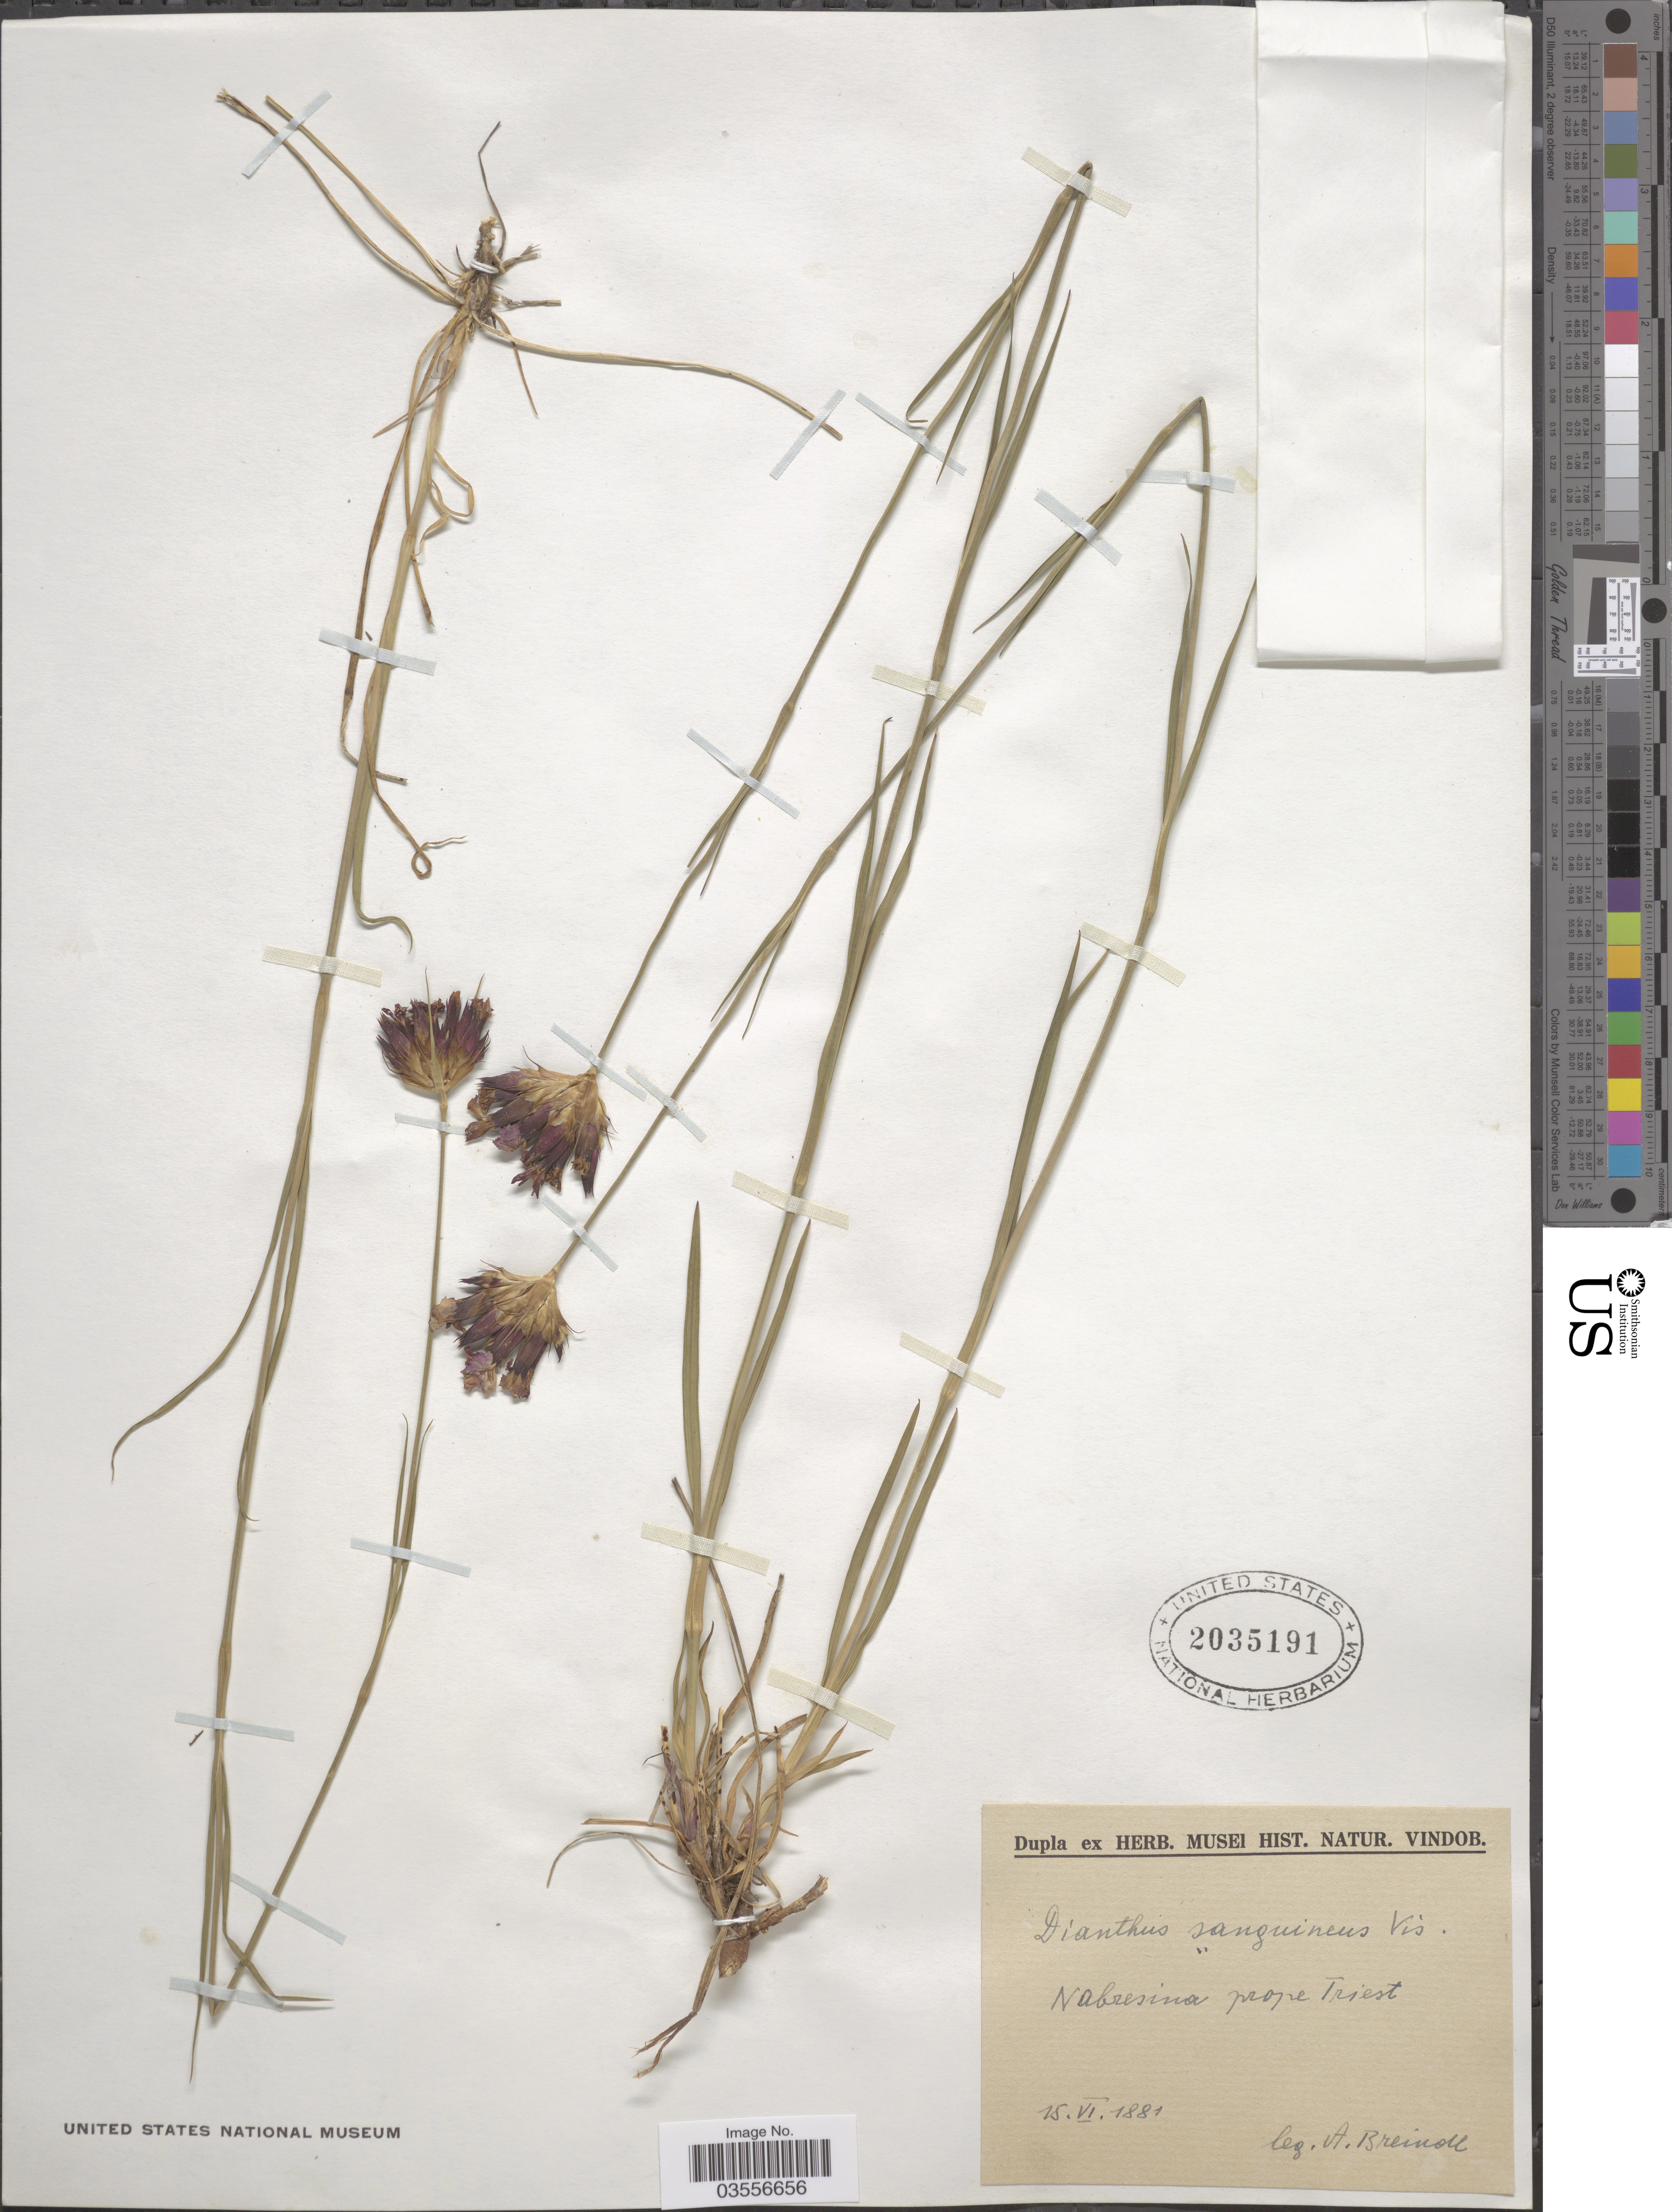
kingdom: Plantae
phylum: Tracheophyta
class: Magnoliopsida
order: Caryophyllales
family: Caryophyllaceae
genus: Dianthus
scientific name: Dianthus sanguineus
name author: Vis.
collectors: A. Breinoll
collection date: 1881-06-15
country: Italy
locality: Nabresina prope Triest.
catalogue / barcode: US 2035191